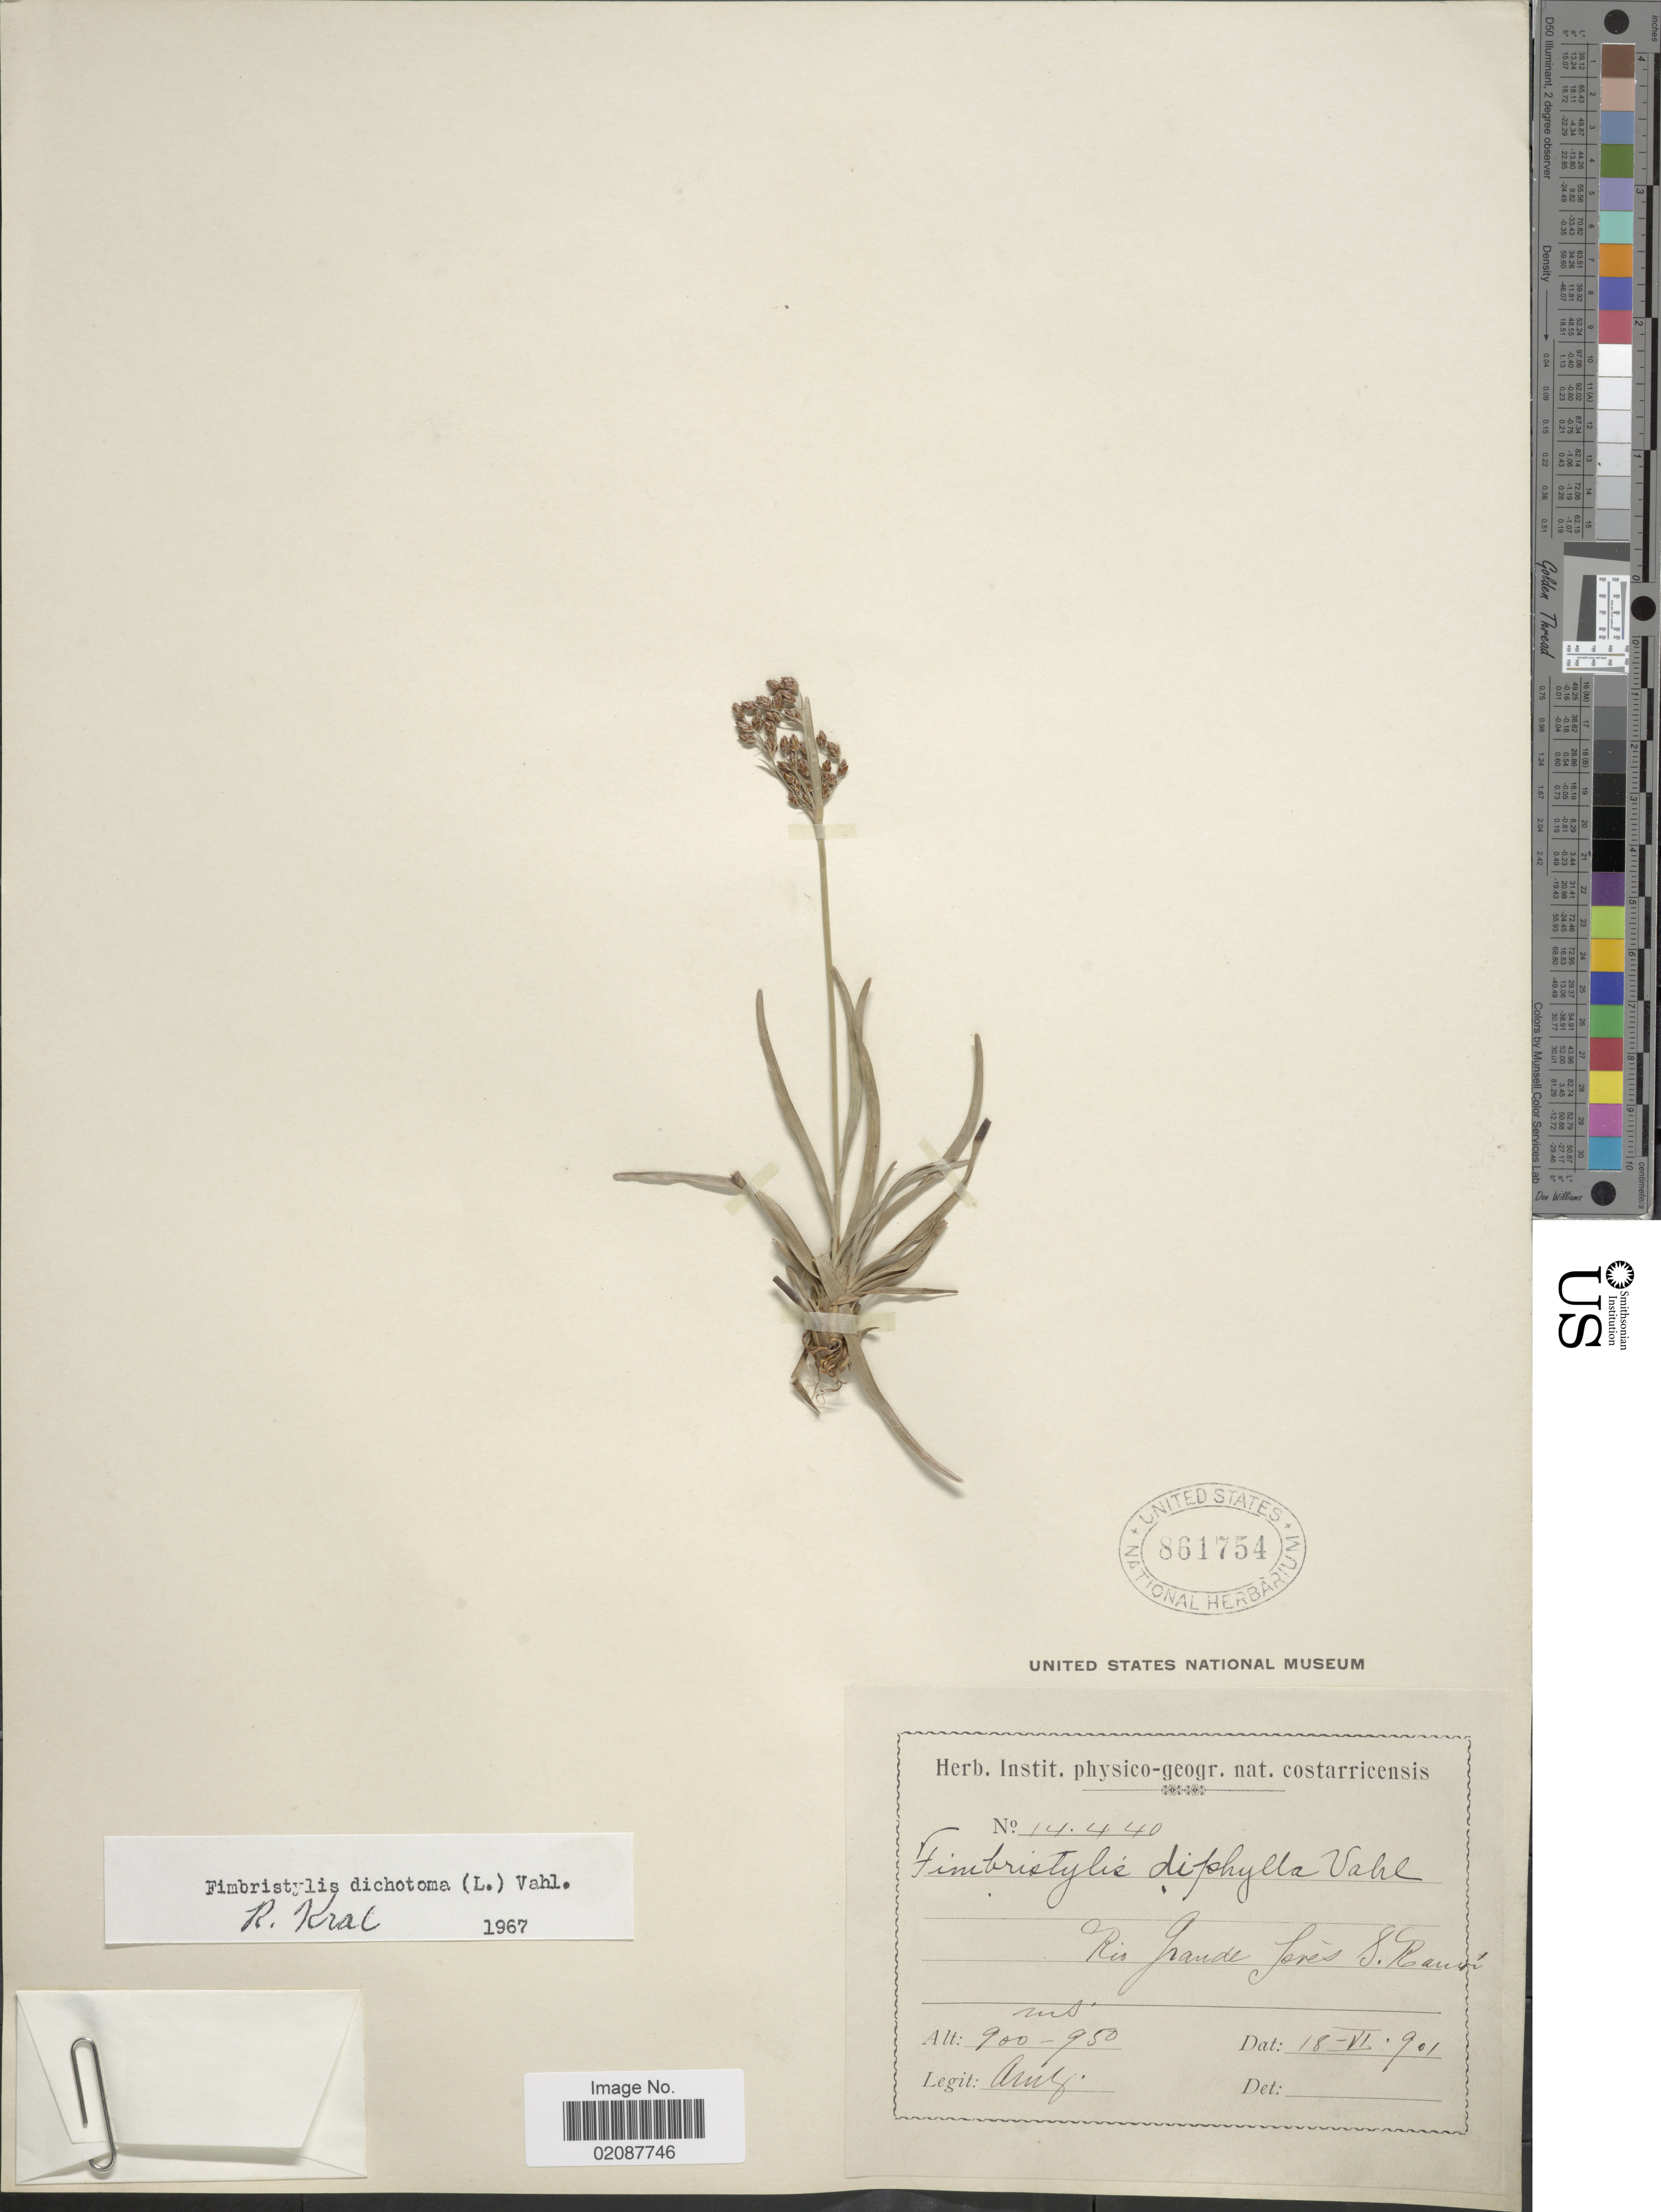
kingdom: Plantae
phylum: Tracheophyta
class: Liliopsida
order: Poales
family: Cyperaceae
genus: Fimbristylis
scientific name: Fimbristylis dichotoma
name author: (L.) Vahl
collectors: A. Brenes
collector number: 14440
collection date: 1901-06-18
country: Costa Rica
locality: Río Grande près S. Ramón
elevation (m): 900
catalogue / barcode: US 861754